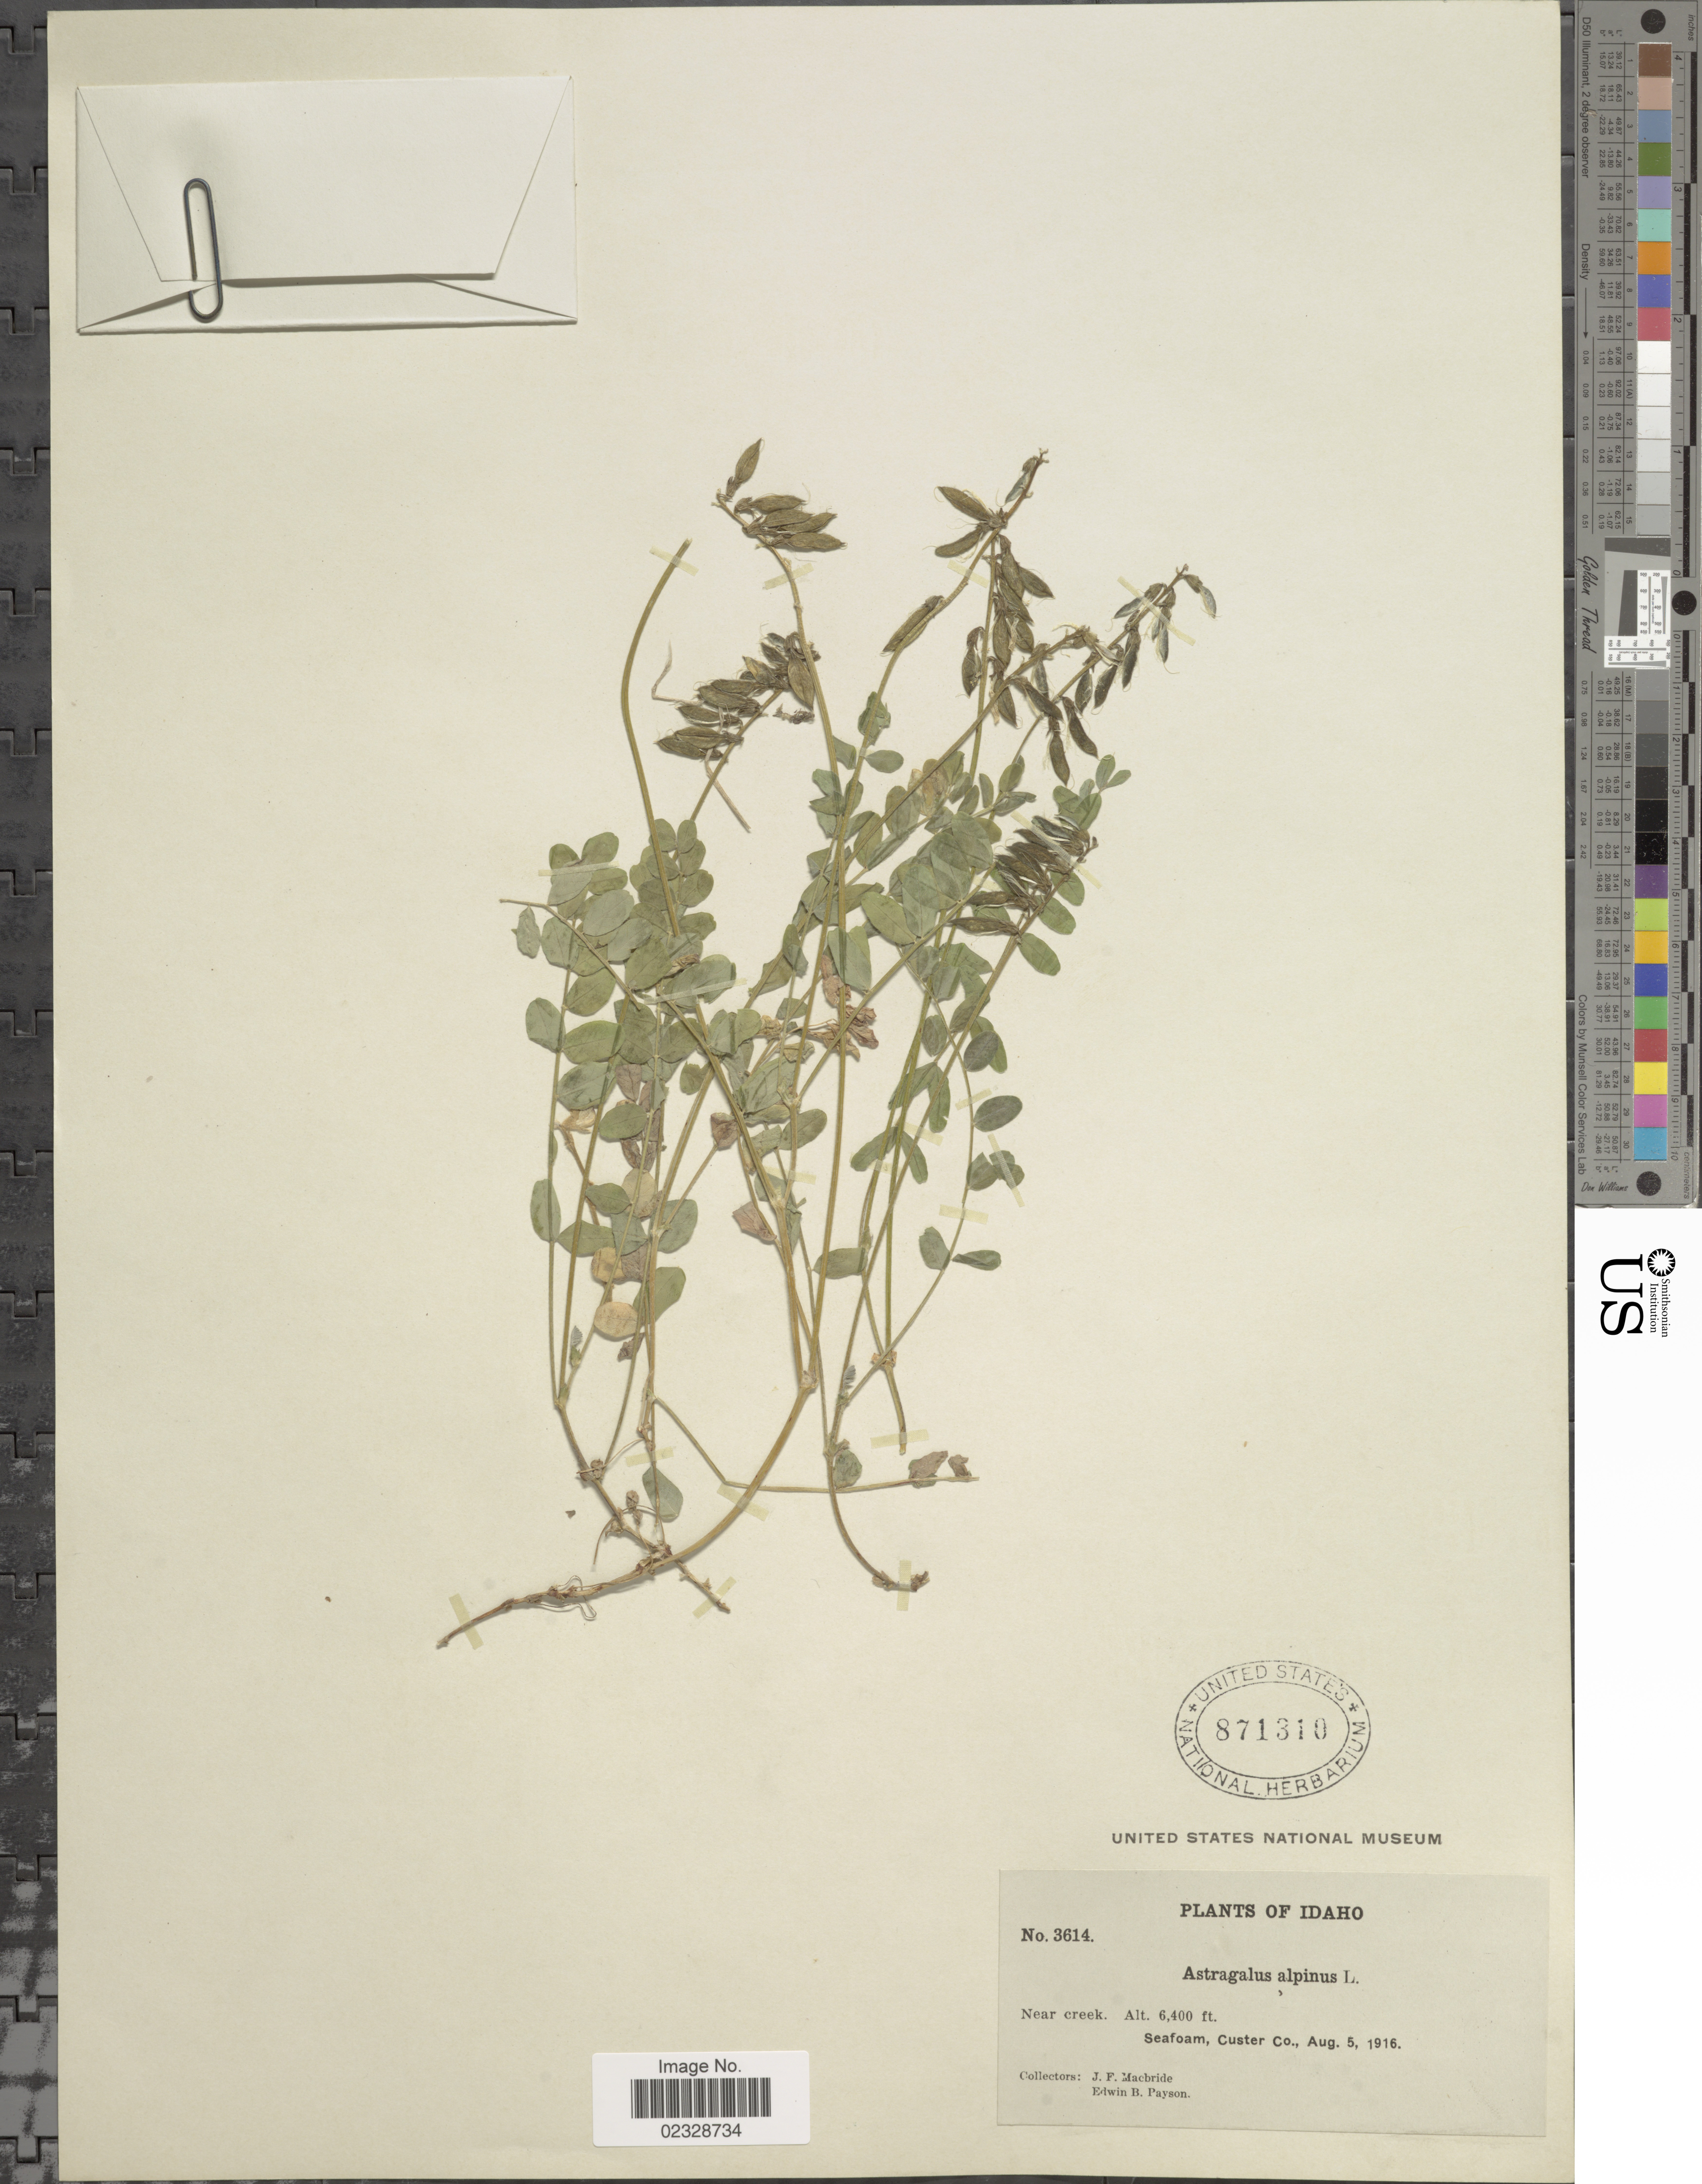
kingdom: Plantae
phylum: Tracheophyta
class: Magnoliopsida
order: Fabales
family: Fabaceae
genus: Astragalus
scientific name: Astragalus alpinus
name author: L.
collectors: J. F. Macbride & E. B. Payson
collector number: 3614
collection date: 1916-08-05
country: United States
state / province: Idaho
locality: Seafoam, Custer Co.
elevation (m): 1951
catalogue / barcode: US 871310